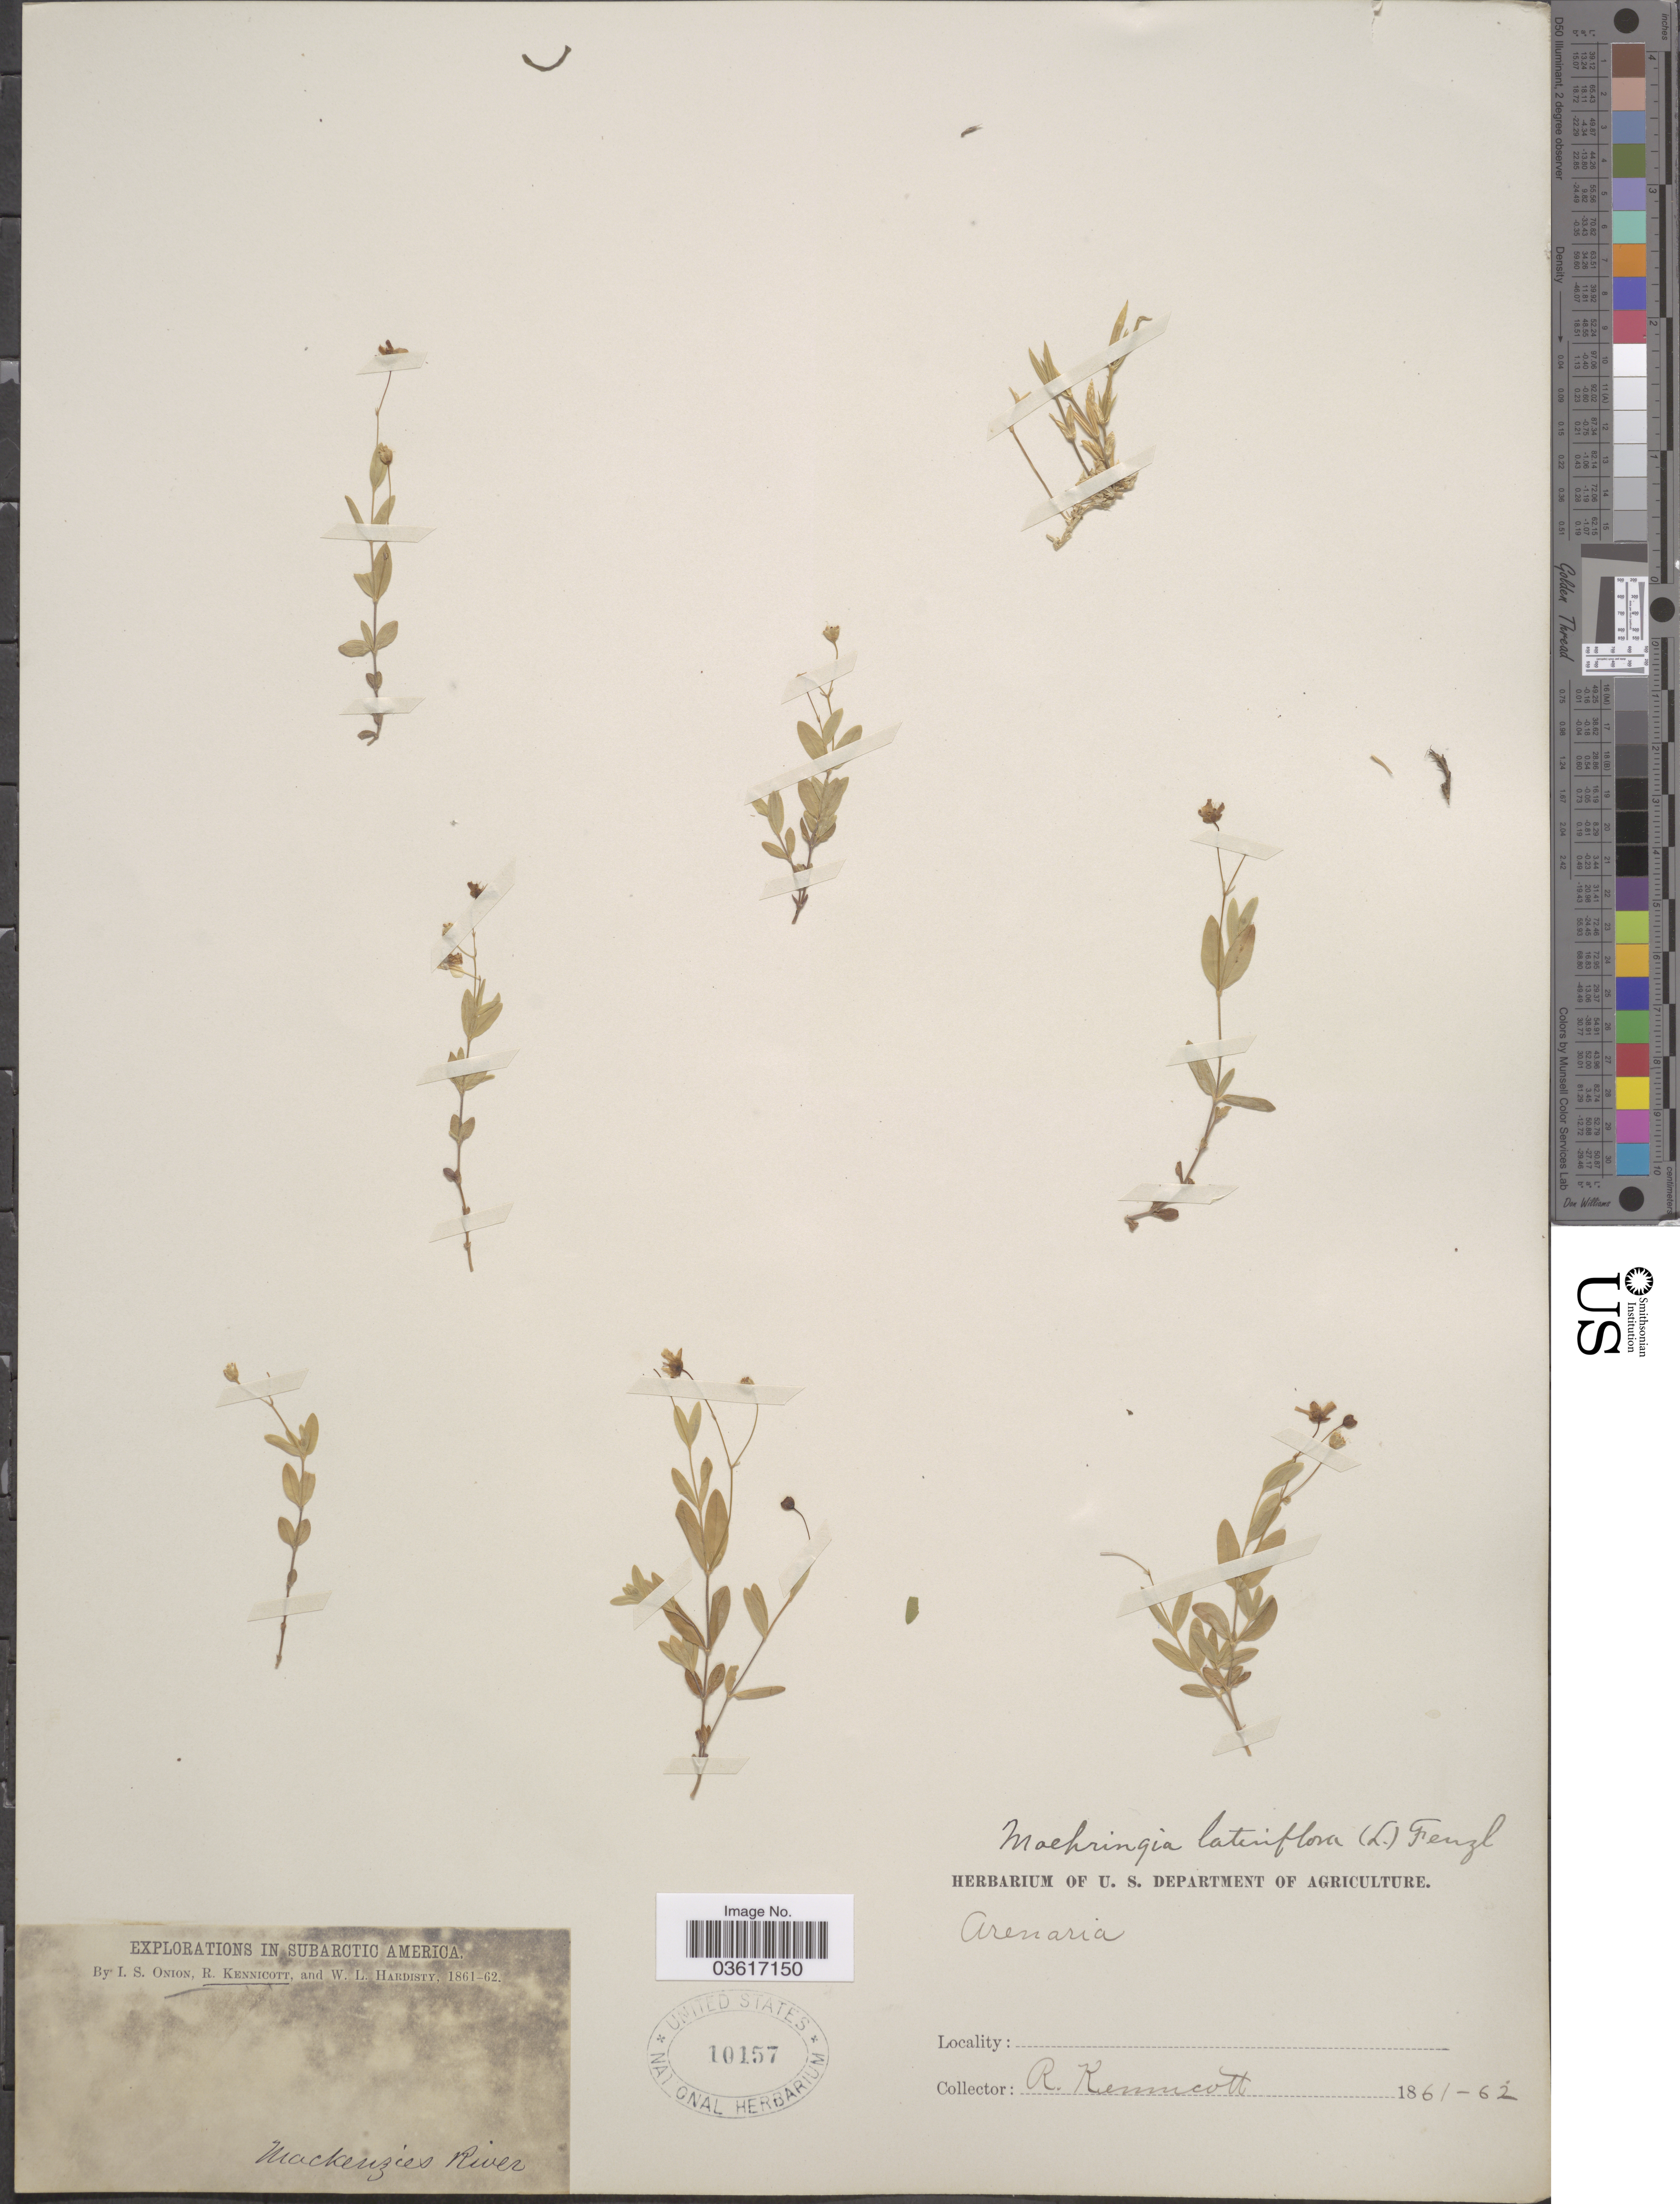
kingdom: Plantae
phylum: Tracheophyta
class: Magnoliopsida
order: Caryophyllales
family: Caryophyllaceae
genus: Moehringia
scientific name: Moehringia lateriflora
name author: (L.) Fenzl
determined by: Strong, Mark T., (BOT), Smithsonian Institution - National Museum of Natural History (UNITED STATES)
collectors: R. Kennicott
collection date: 1861/1862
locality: Subarctic America. Mackenzies River.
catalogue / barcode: US 10157